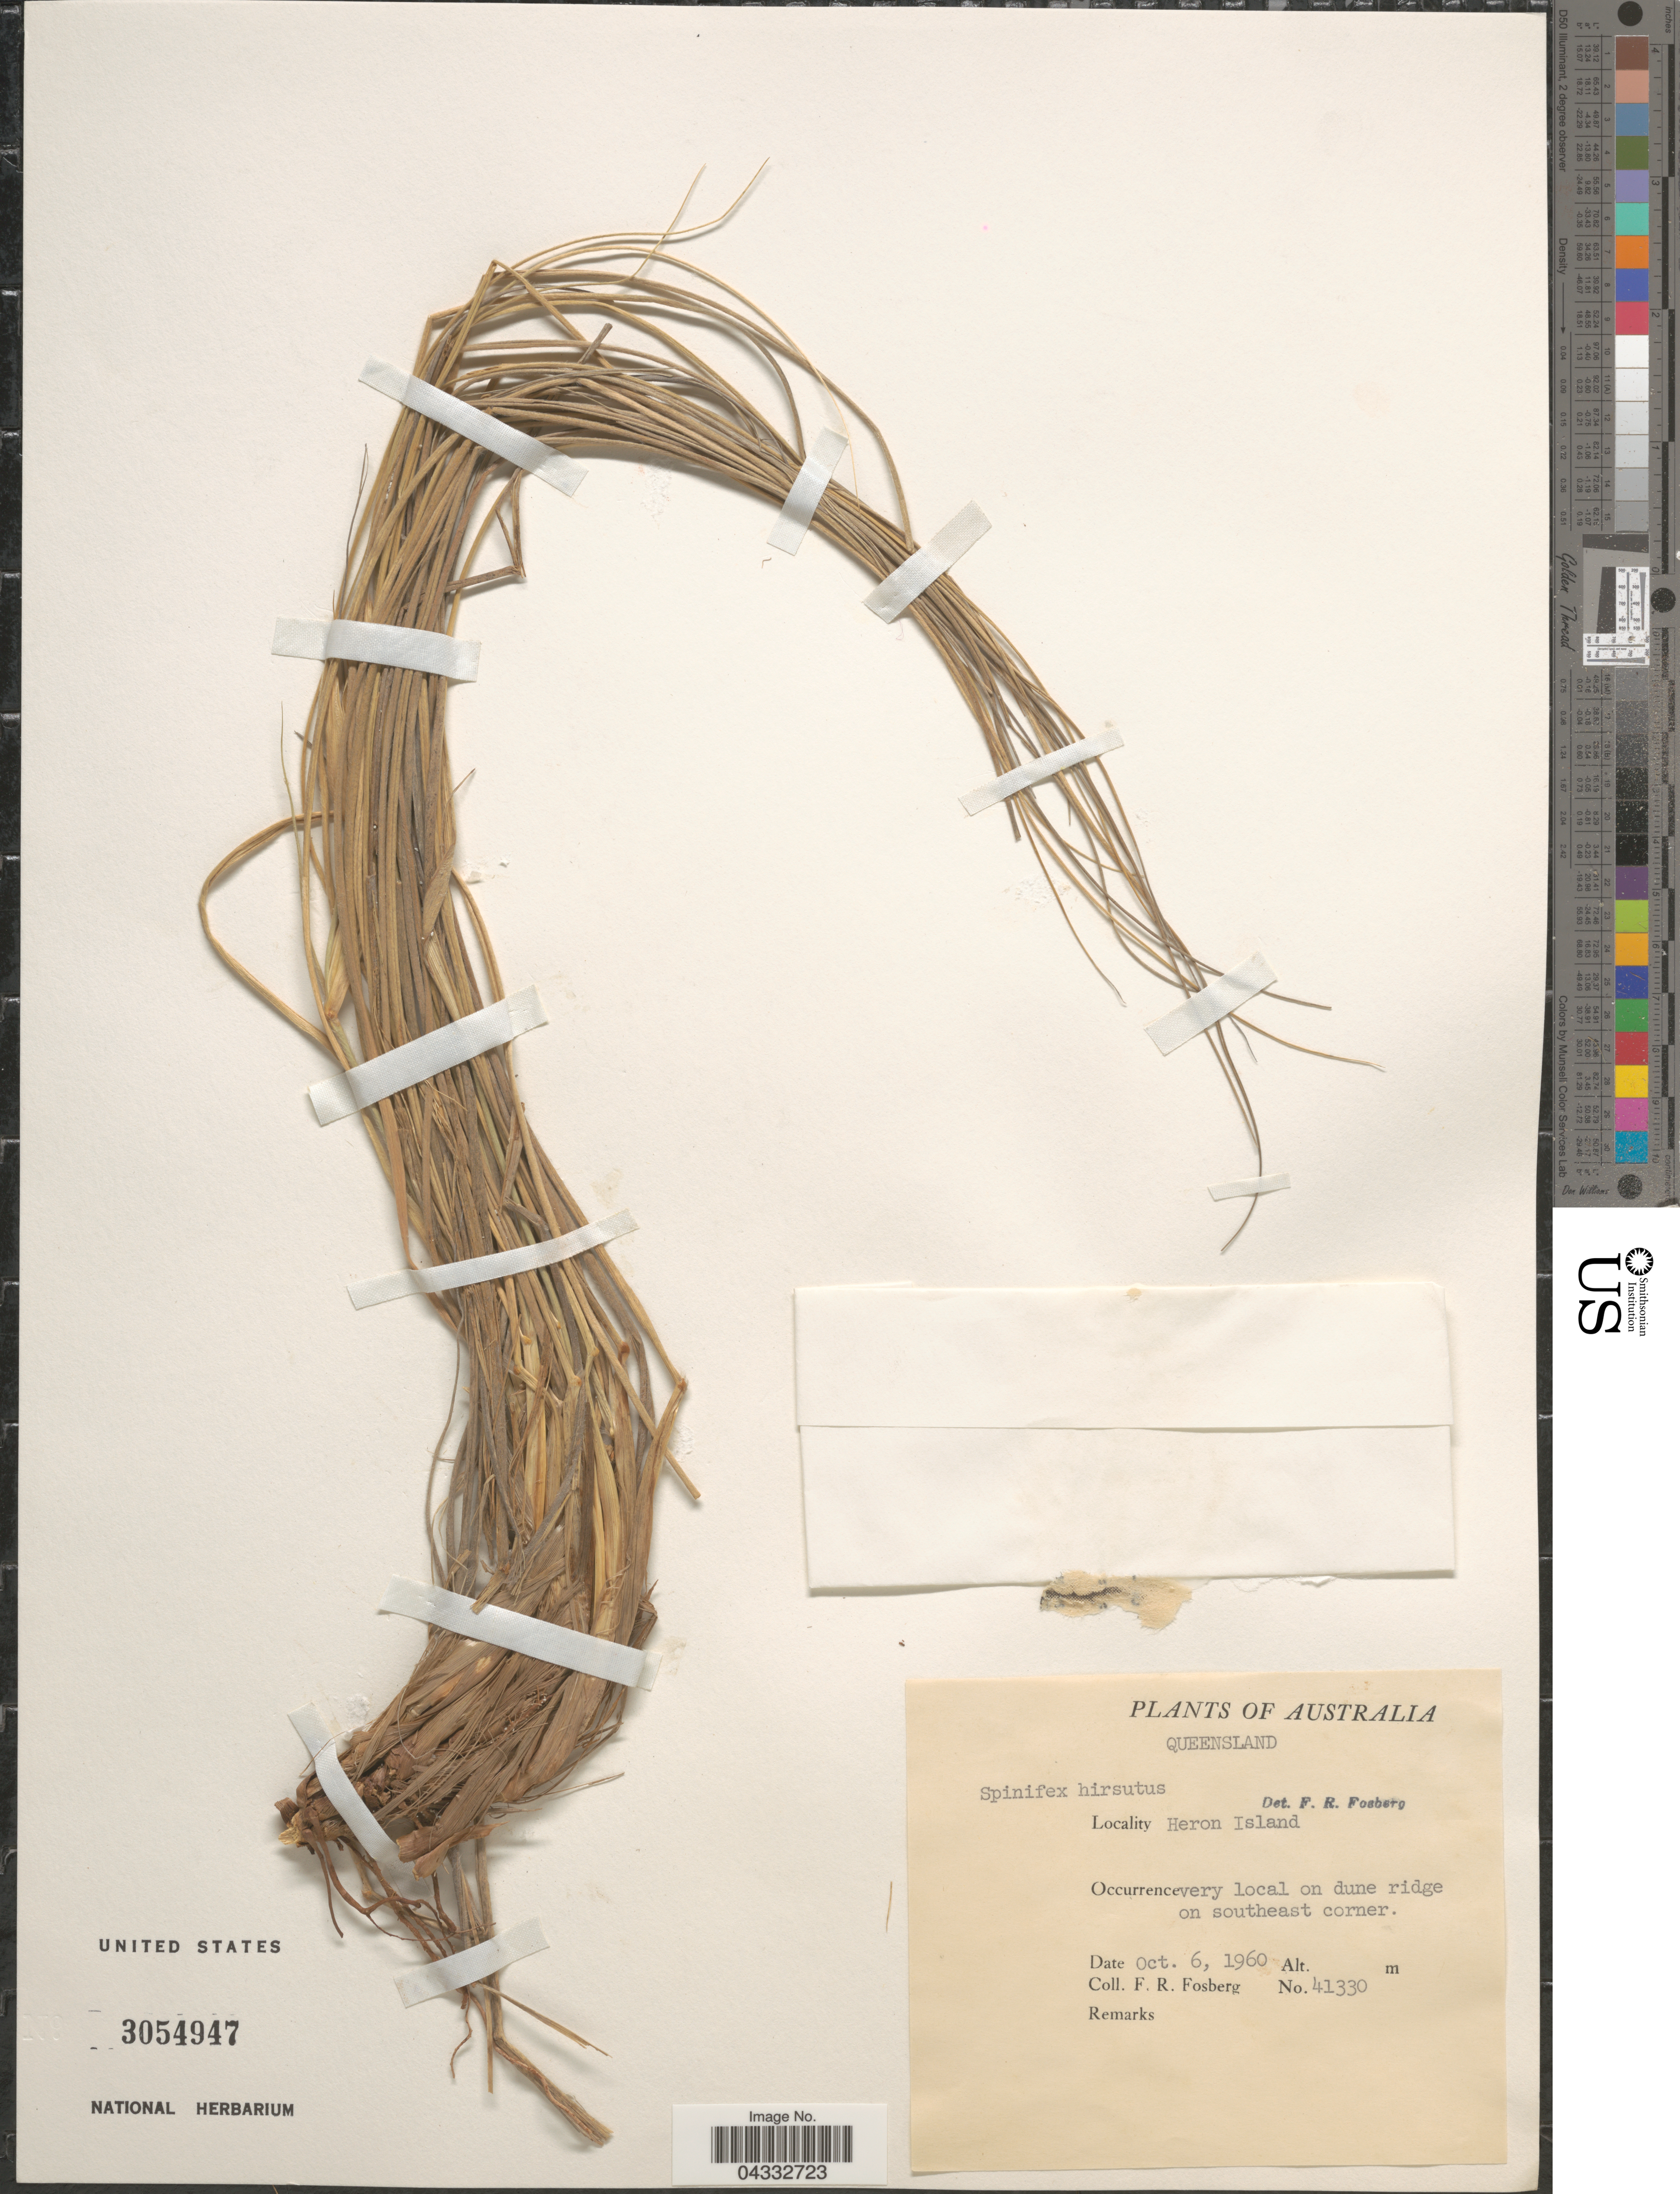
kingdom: Plantae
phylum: Tracheophyta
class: Liliopsida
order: Poales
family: Poaceae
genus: Spinifex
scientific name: Spinifex hirsutus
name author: Labill.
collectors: F. R. Fosberg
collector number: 41330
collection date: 1960-10-06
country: Australia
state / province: Queensland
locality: Heron Island. On southeast corner.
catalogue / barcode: US 3054947